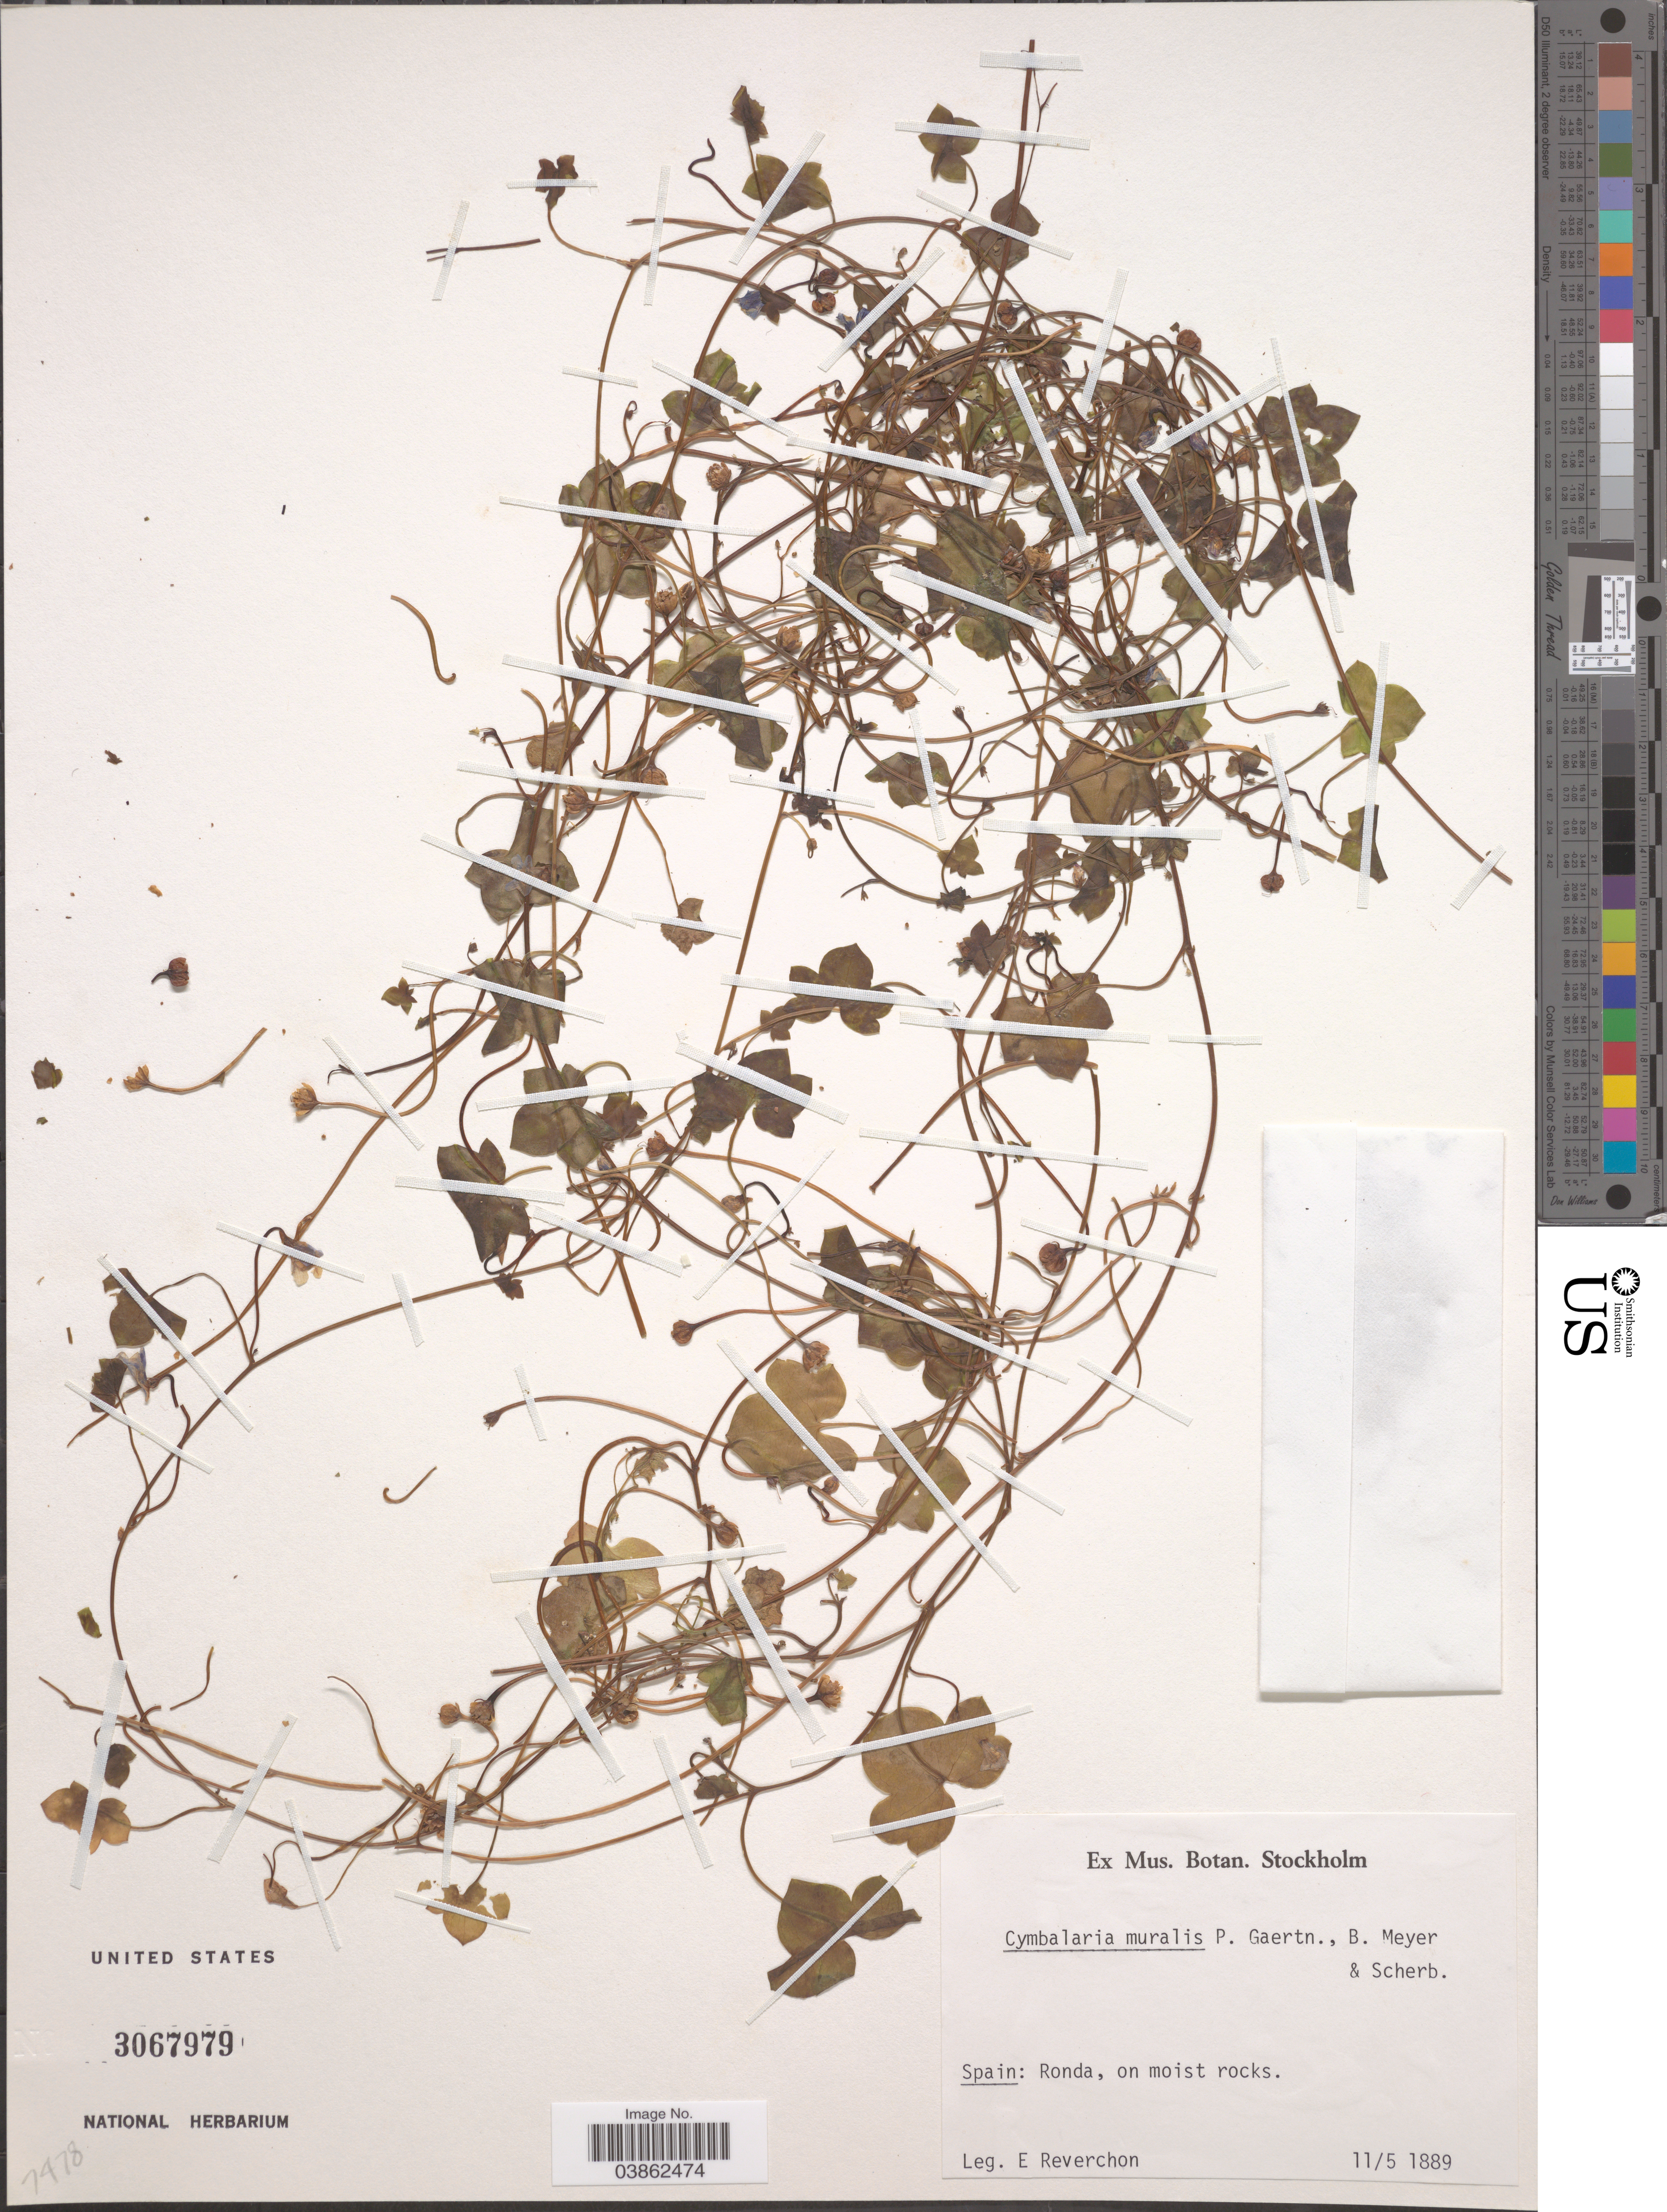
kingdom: Plantae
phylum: Tracheophyta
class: Magnoliopsida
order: Lamiales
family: Plantaginaceae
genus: Cymbalaria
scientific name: Cymbalaria muralis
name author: Gaertn. et al.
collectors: E. Reverchon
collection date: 1889-05-11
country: Spain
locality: Ronda.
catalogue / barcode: US 3067979